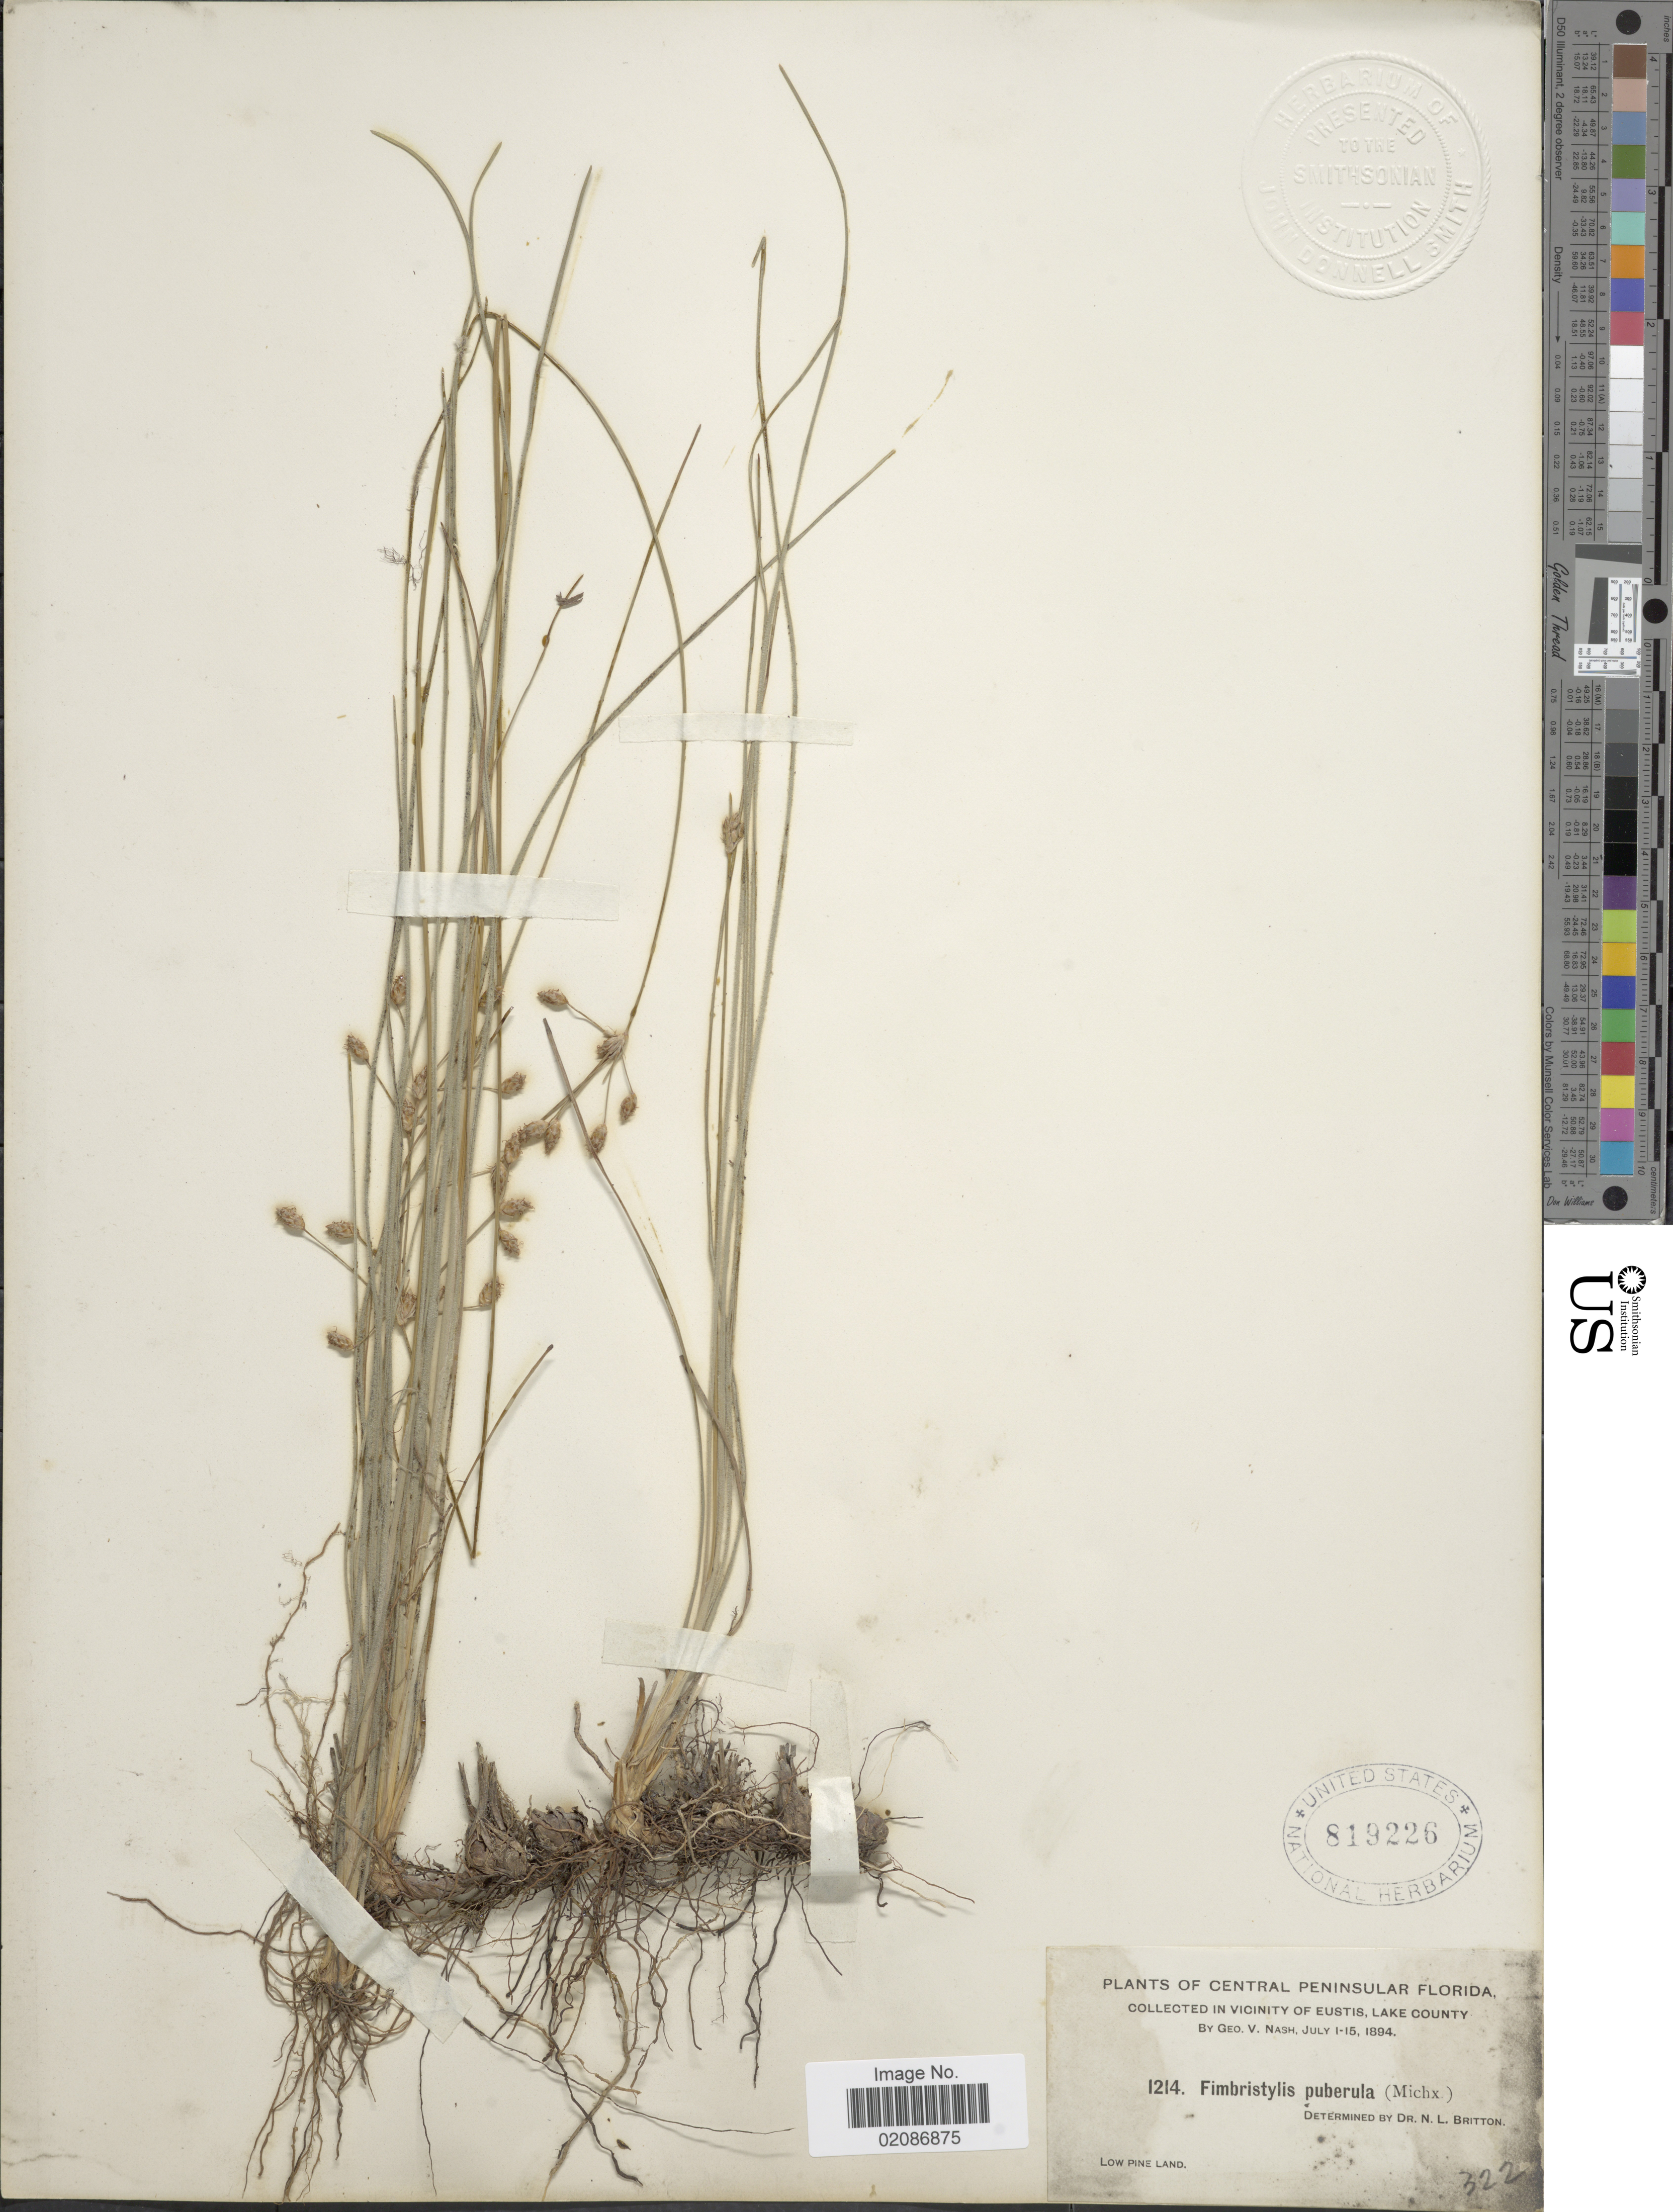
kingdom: Plantae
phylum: Tracheophyta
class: Liliopsida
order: Poales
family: Cyperaceae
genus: Fimbristylis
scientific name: Fimbristylis puberula var. puberula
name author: (Michx.) Vahl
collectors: G. V. Nash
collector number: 1214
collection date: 1894-07-01/1894-07-15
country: United States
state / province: Florida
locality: Central Peninsula Florida, Vicinity of Eustis, Lake County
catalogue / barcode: US 819226